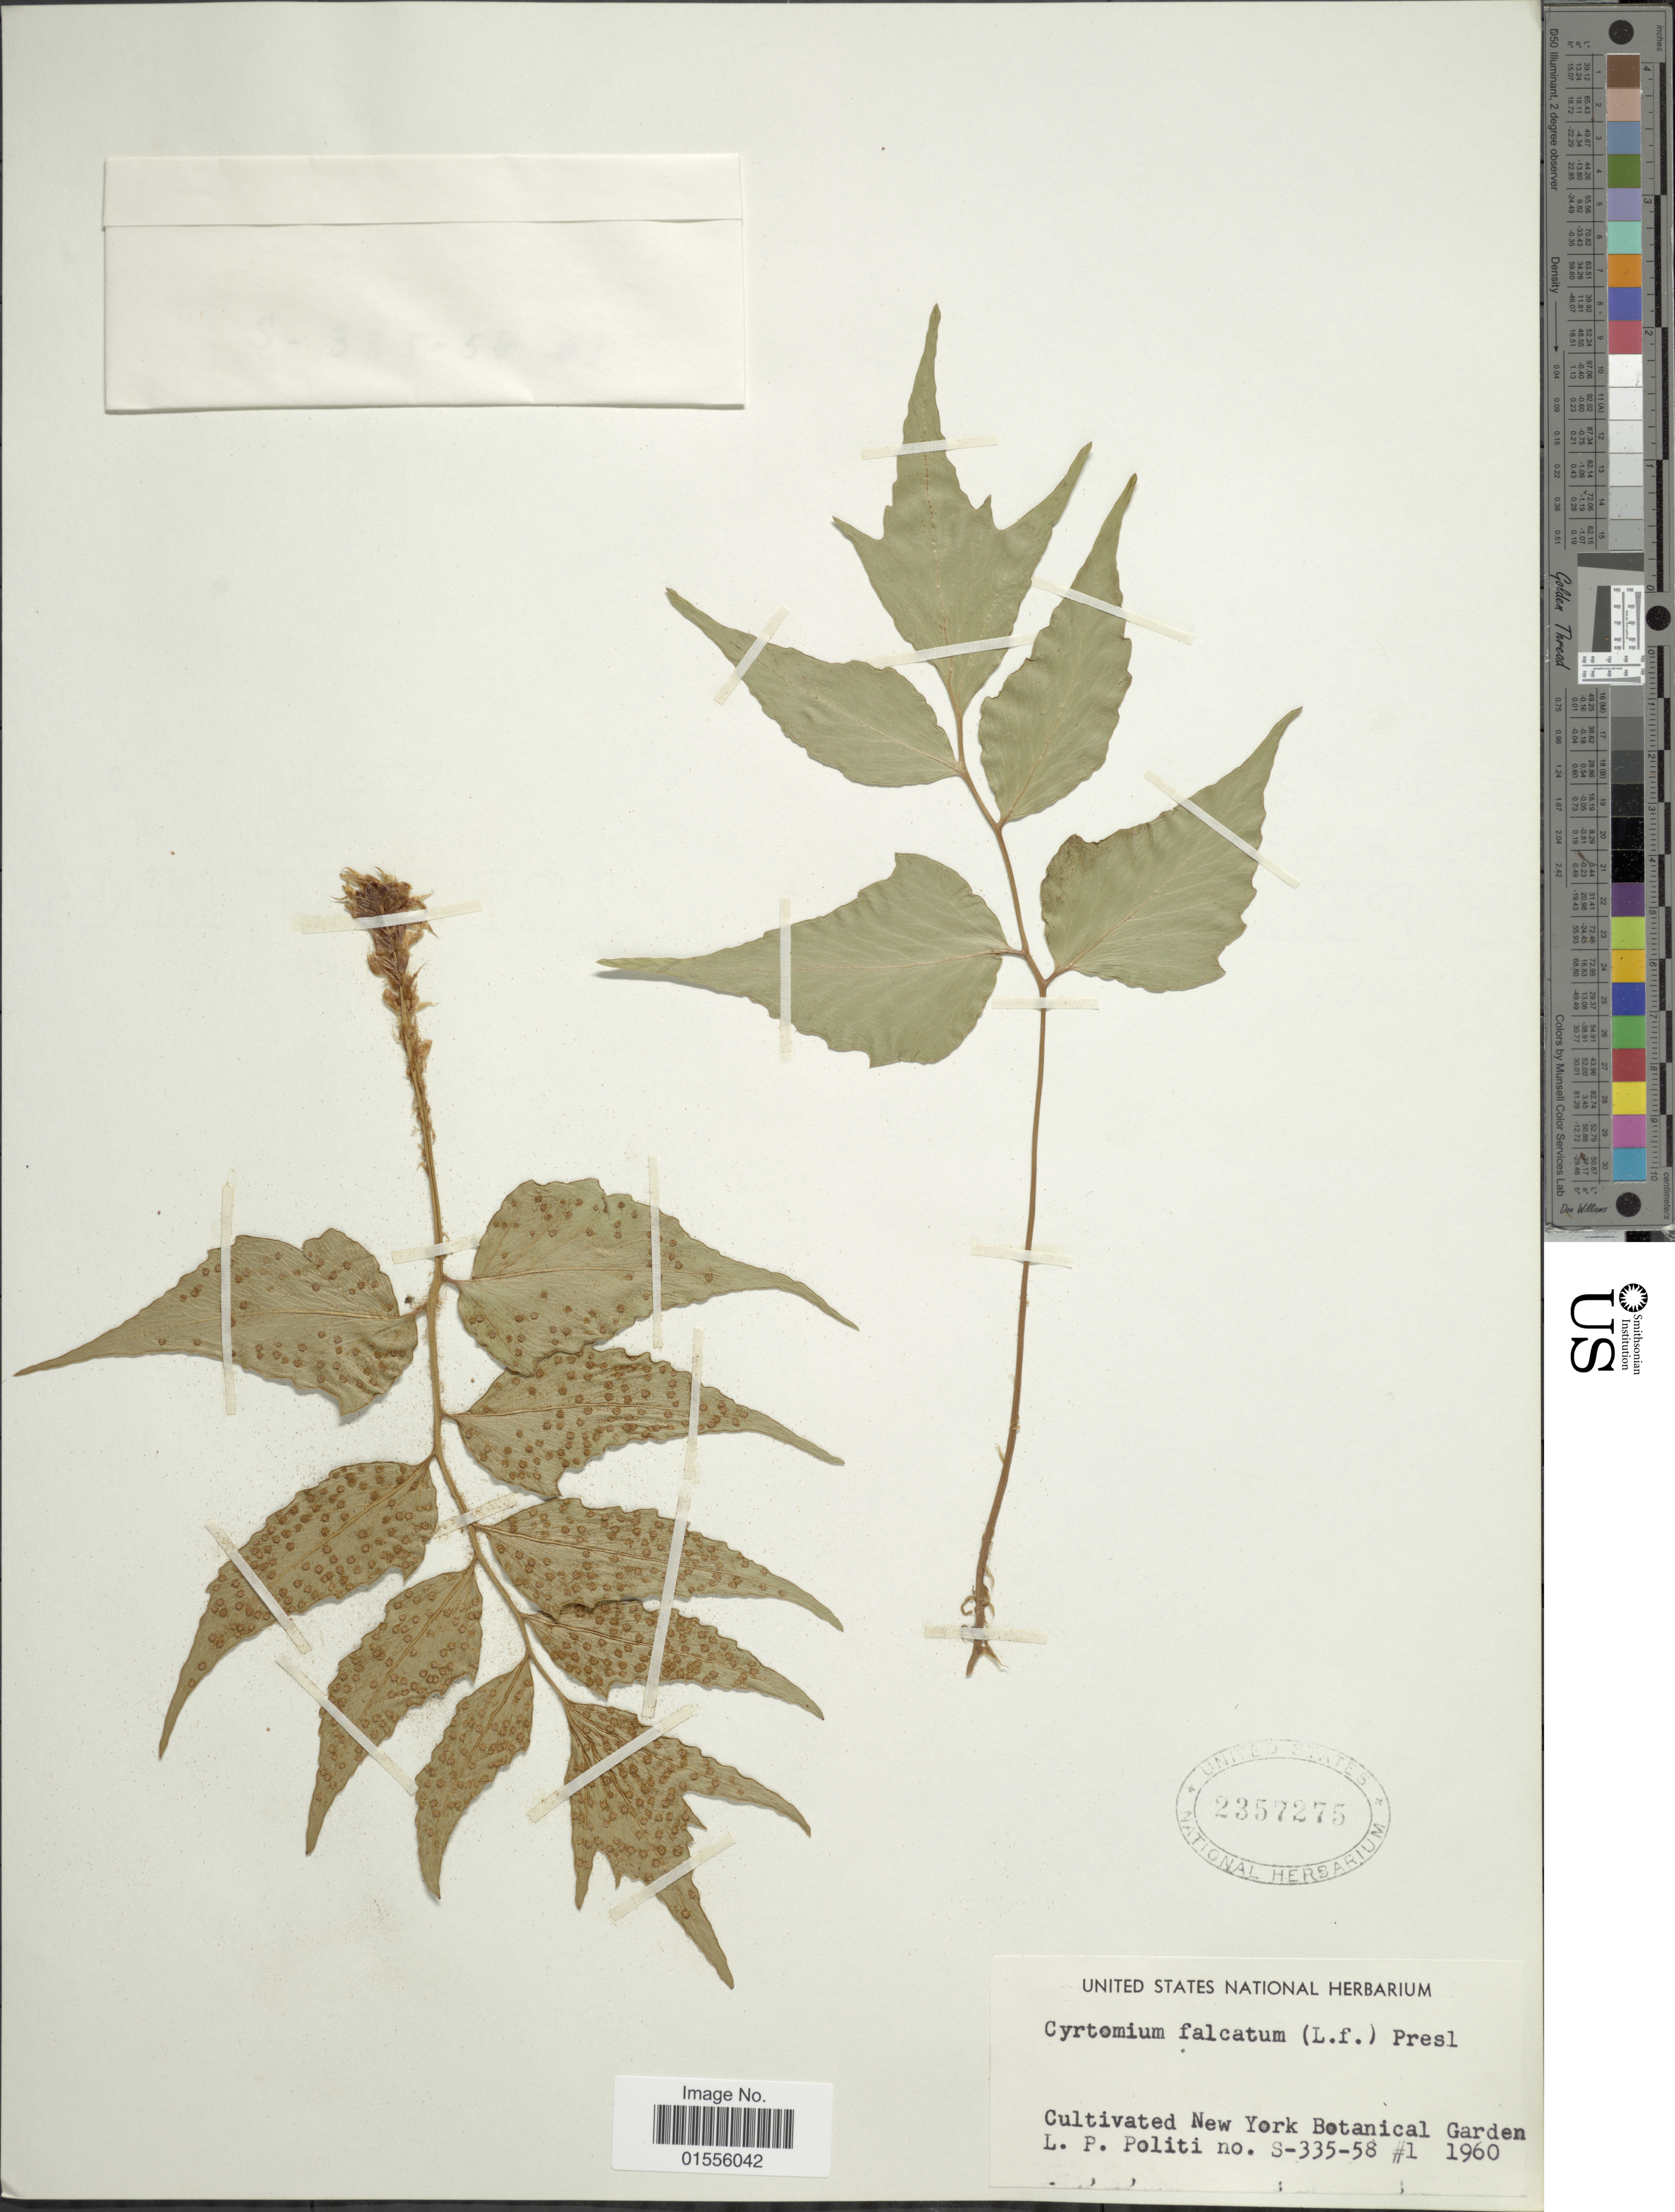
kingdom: Plantae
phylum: Tracheophyta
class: Polypodiopsida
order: Polypodiales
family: Dryopteridaceae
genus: Cyrtomium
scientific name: Cyrtomium falcatum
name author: (L. f.) C. Presl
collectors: L. Politi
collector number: S-335-58 # 1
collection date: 1960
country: United States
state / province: New York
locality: Cultivated New York Botanical Garden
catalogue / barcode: US 2357275